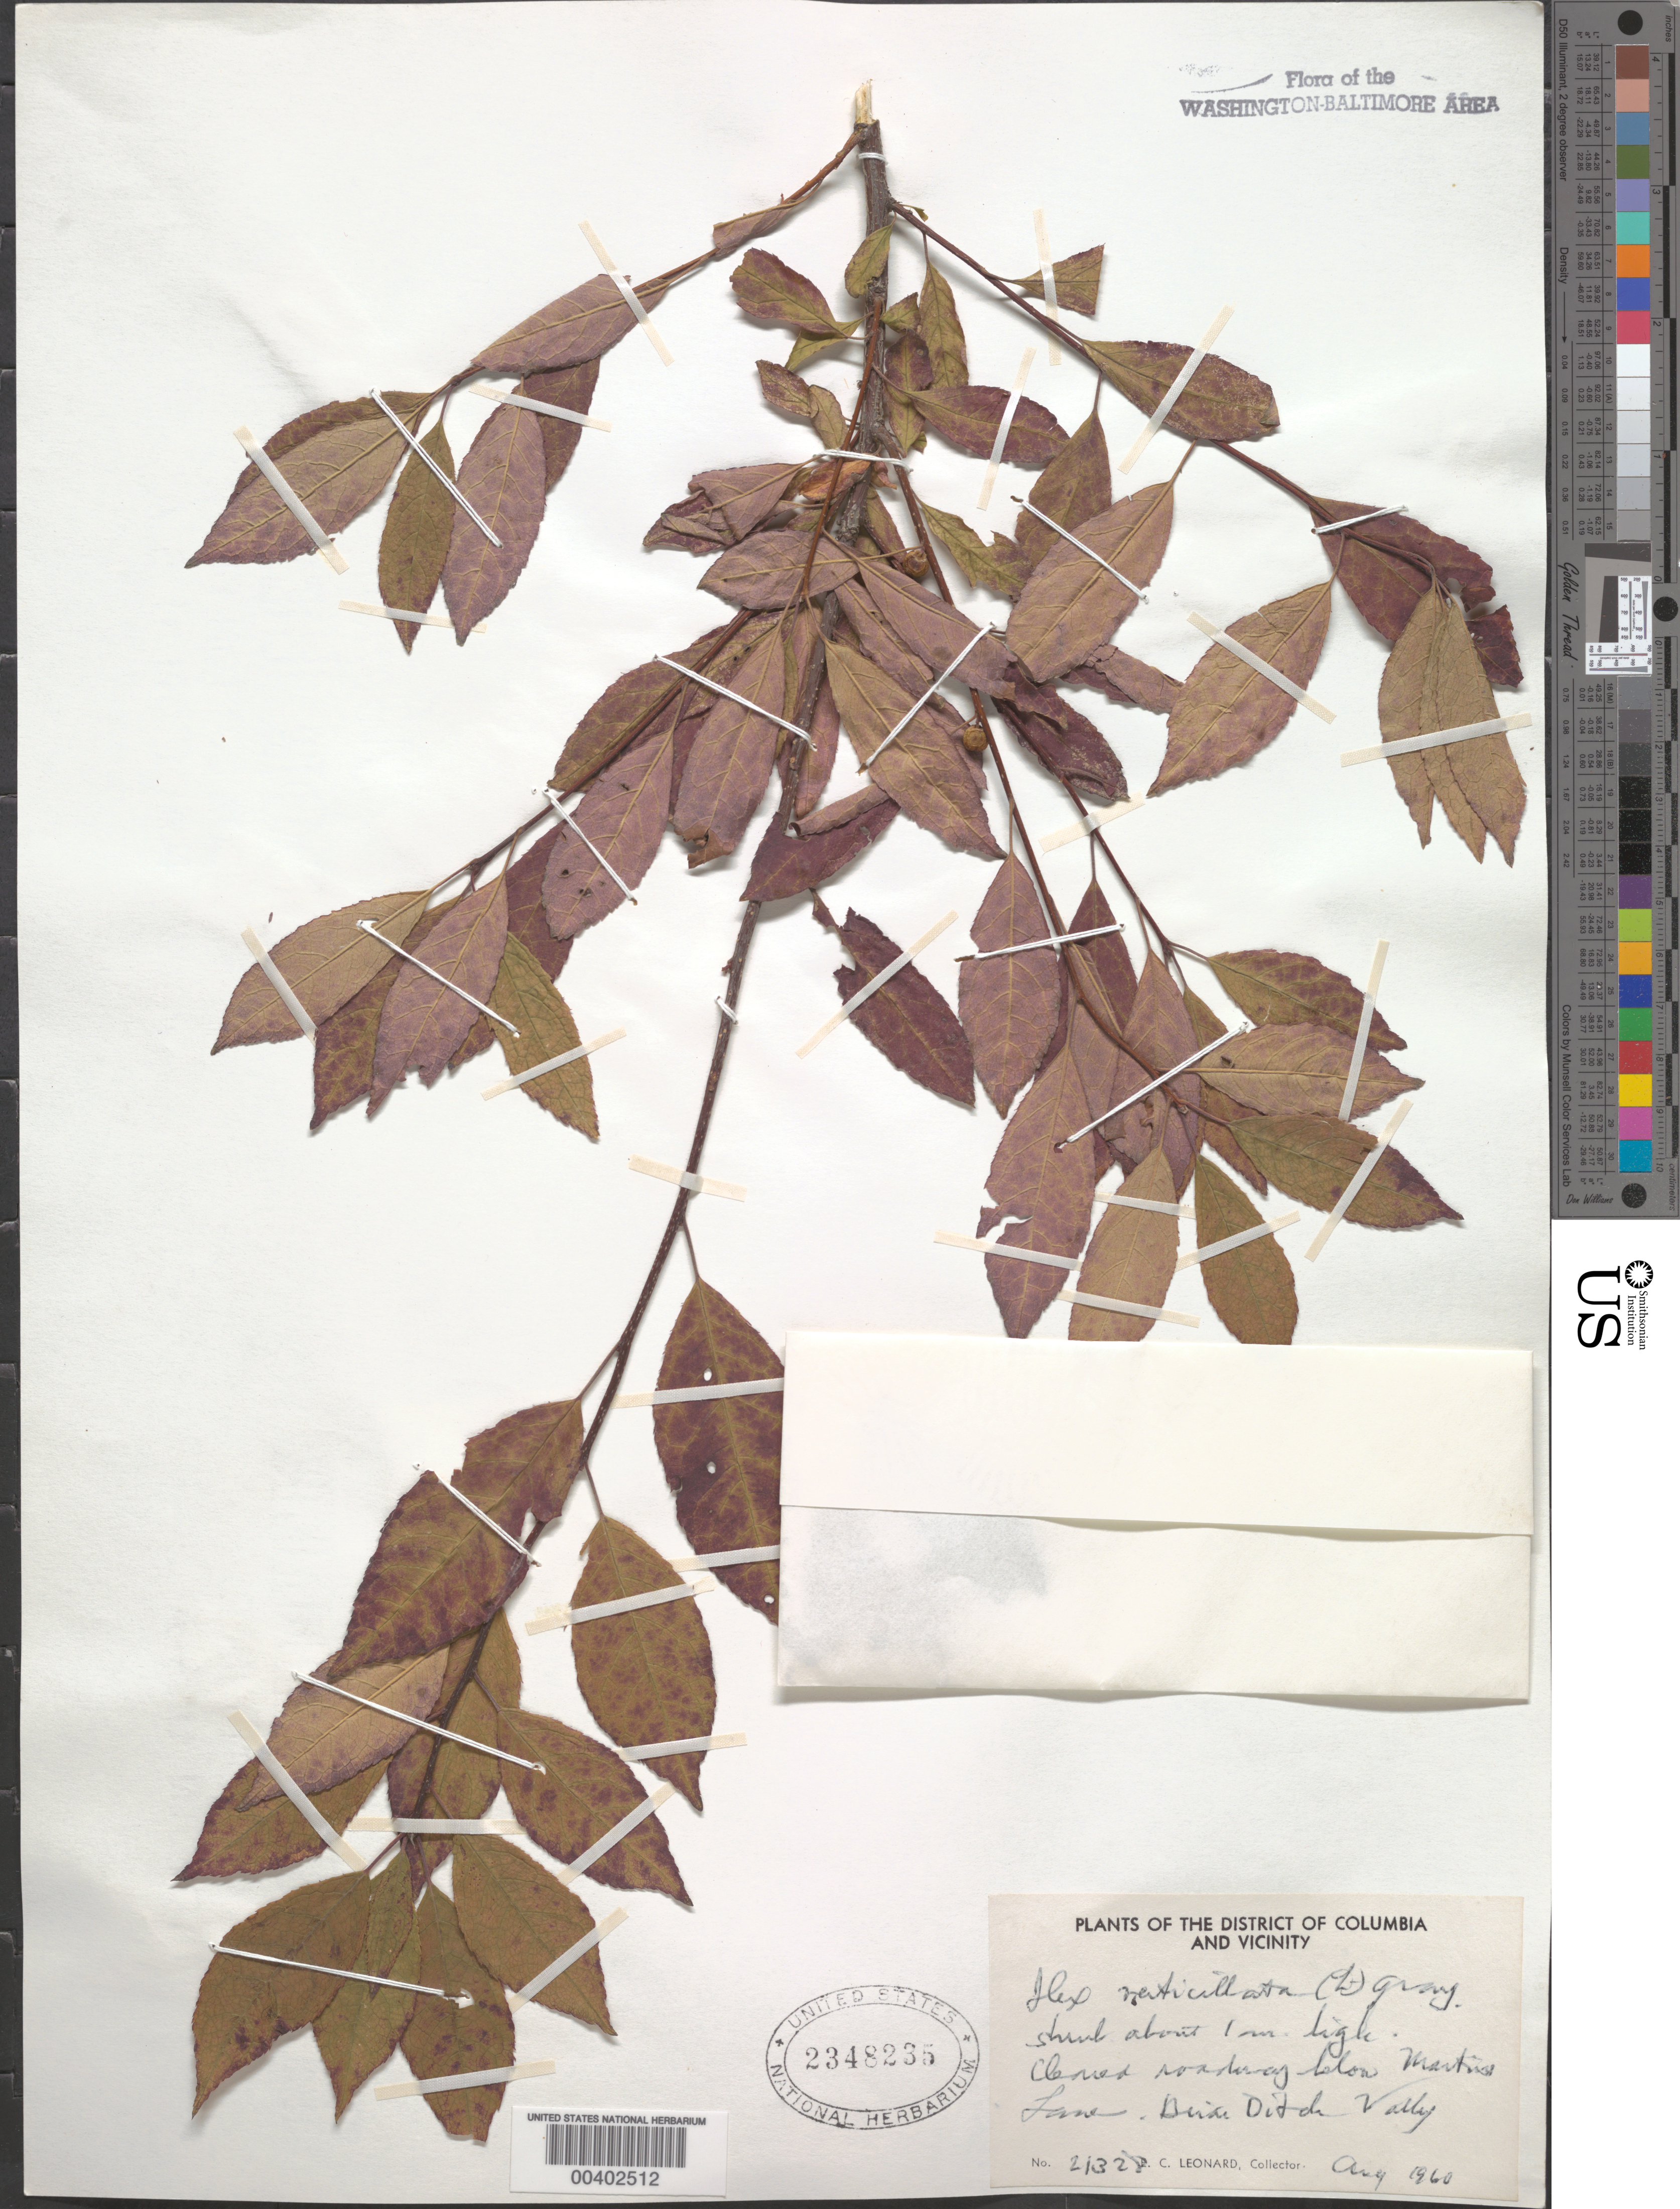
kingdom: Plantae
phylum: Tracheophyta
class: Magnoliopsida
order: Aquifoliales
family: Aquifoliaceae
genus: Ilex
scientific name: Ilex verticillata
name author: (L.) A. Gray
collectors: E. C. Leonard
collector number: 21328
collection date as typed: Aug 1960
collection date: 1960-08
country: United States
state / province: Maryland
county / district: Prince George's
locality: Below Martins Lane, Briar Ditch Valley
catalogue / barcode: US 2348235